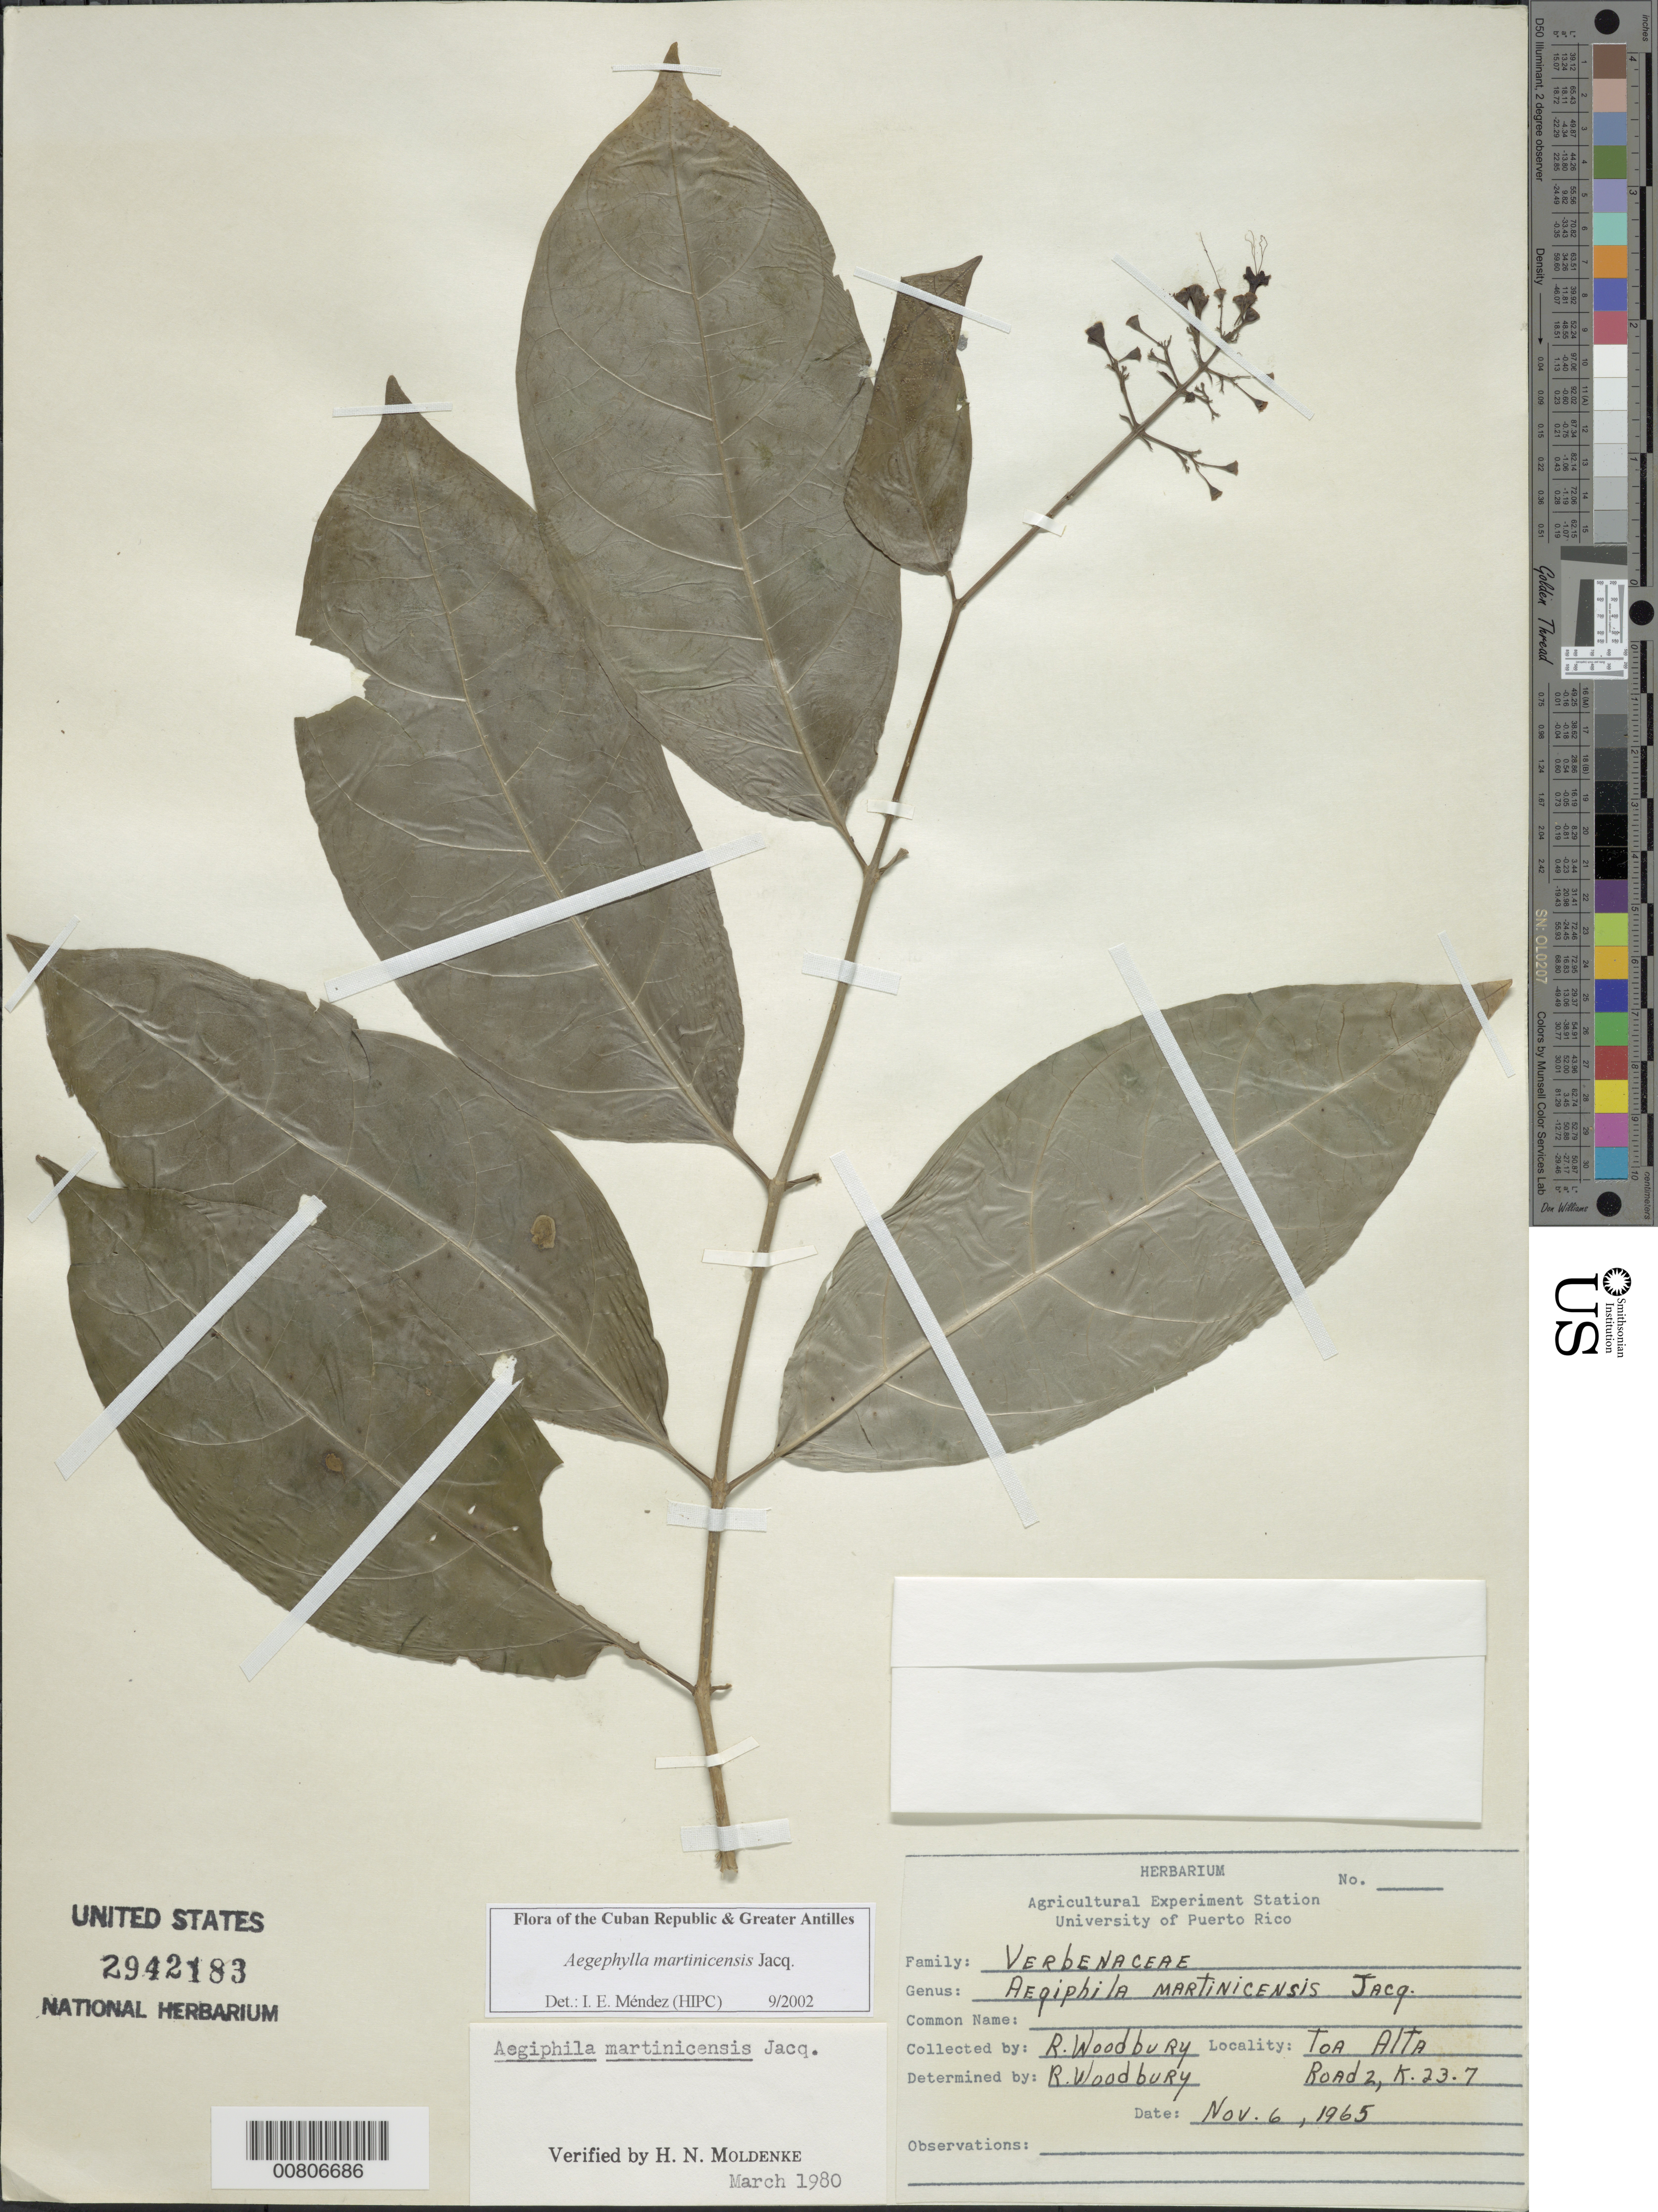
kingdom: Plantae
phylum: Tracheophyta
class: Magnoliopsida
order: Lamiales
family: Lamiaceae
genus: Aegiphila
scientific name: Aegiphila martinicensis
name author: Jacq.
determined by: Méndez, Isidro E., (HIPC)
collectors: R. O. Woodbury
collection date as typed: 06 Nov 1965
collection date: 1965-11-06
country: Puerto Rico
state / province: Toa Alta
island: Puerto Rico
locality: Toa Alta, road 2, k 23.7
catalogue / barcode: US 2942183